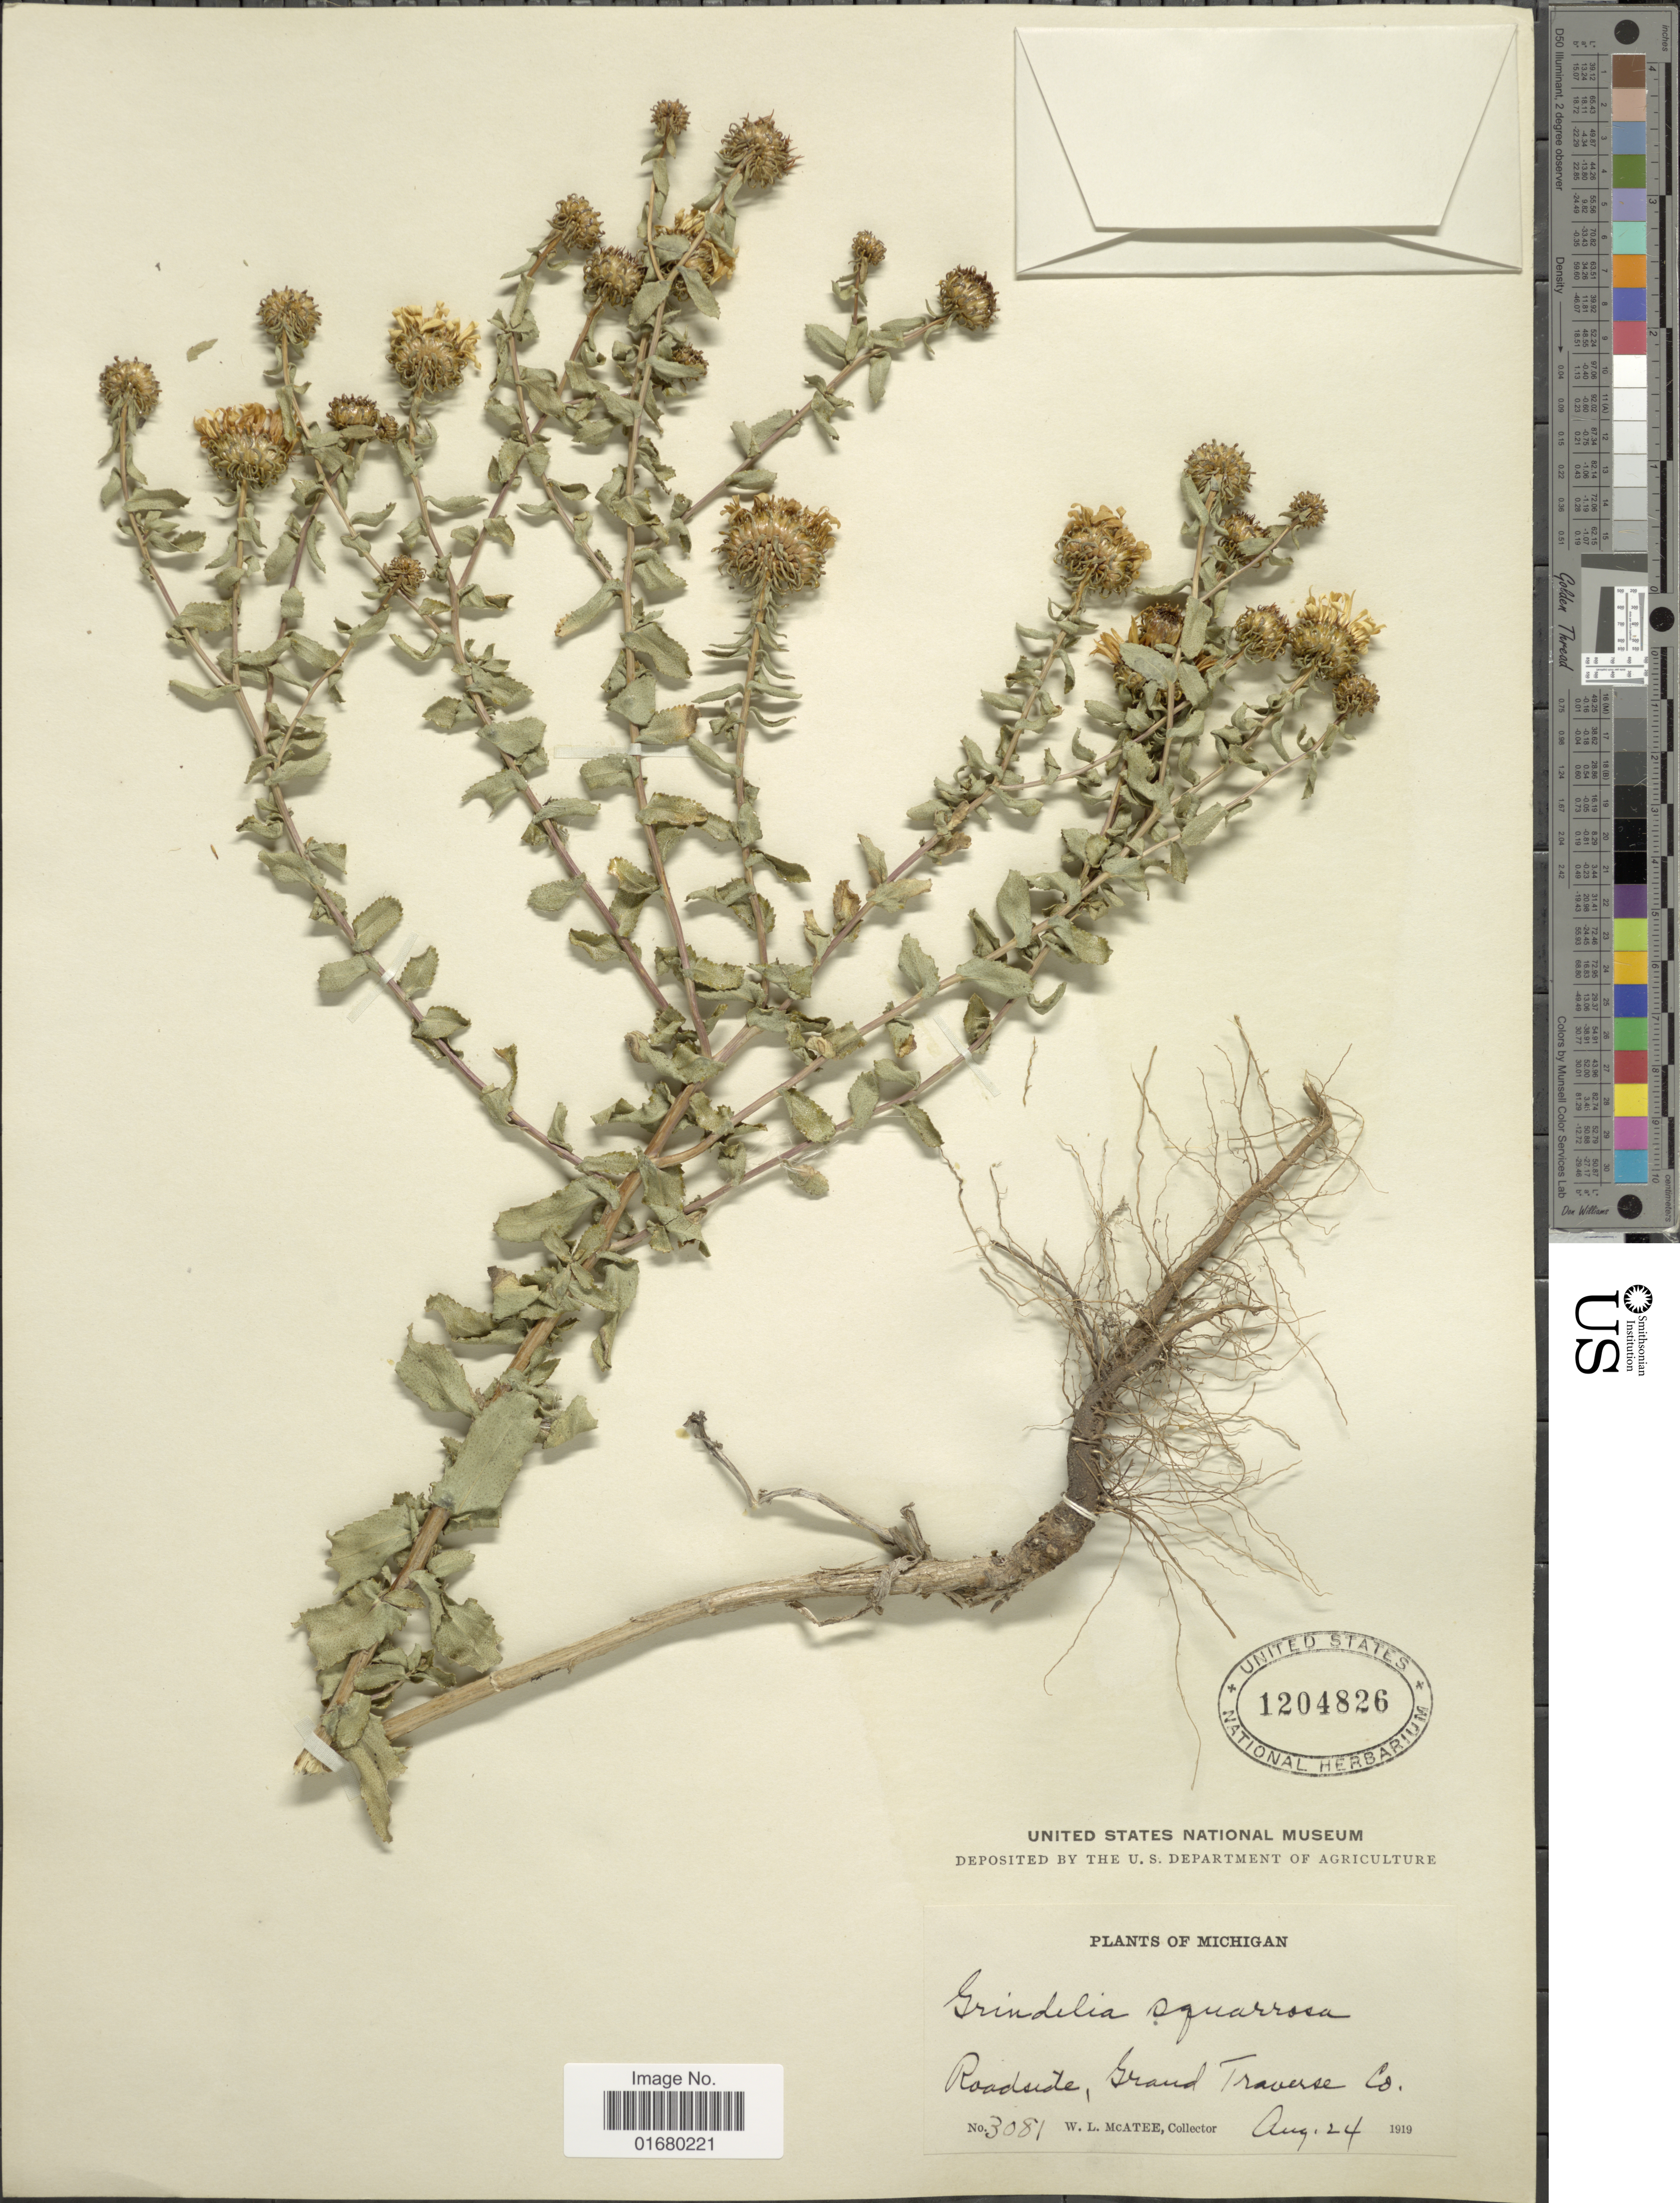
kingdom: Plantae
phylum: Tracheophyta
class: Magnoliopsida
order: Asterales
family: Asteraceae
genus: Grindelia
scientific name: Grindelia squarrosa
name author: (Pursh) Dunal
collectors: W. McAtee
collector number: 3081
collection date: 1919-08-24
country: United States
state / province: Michigan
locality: Roadside, Grand Traverse Co.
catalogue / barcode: US 1204826